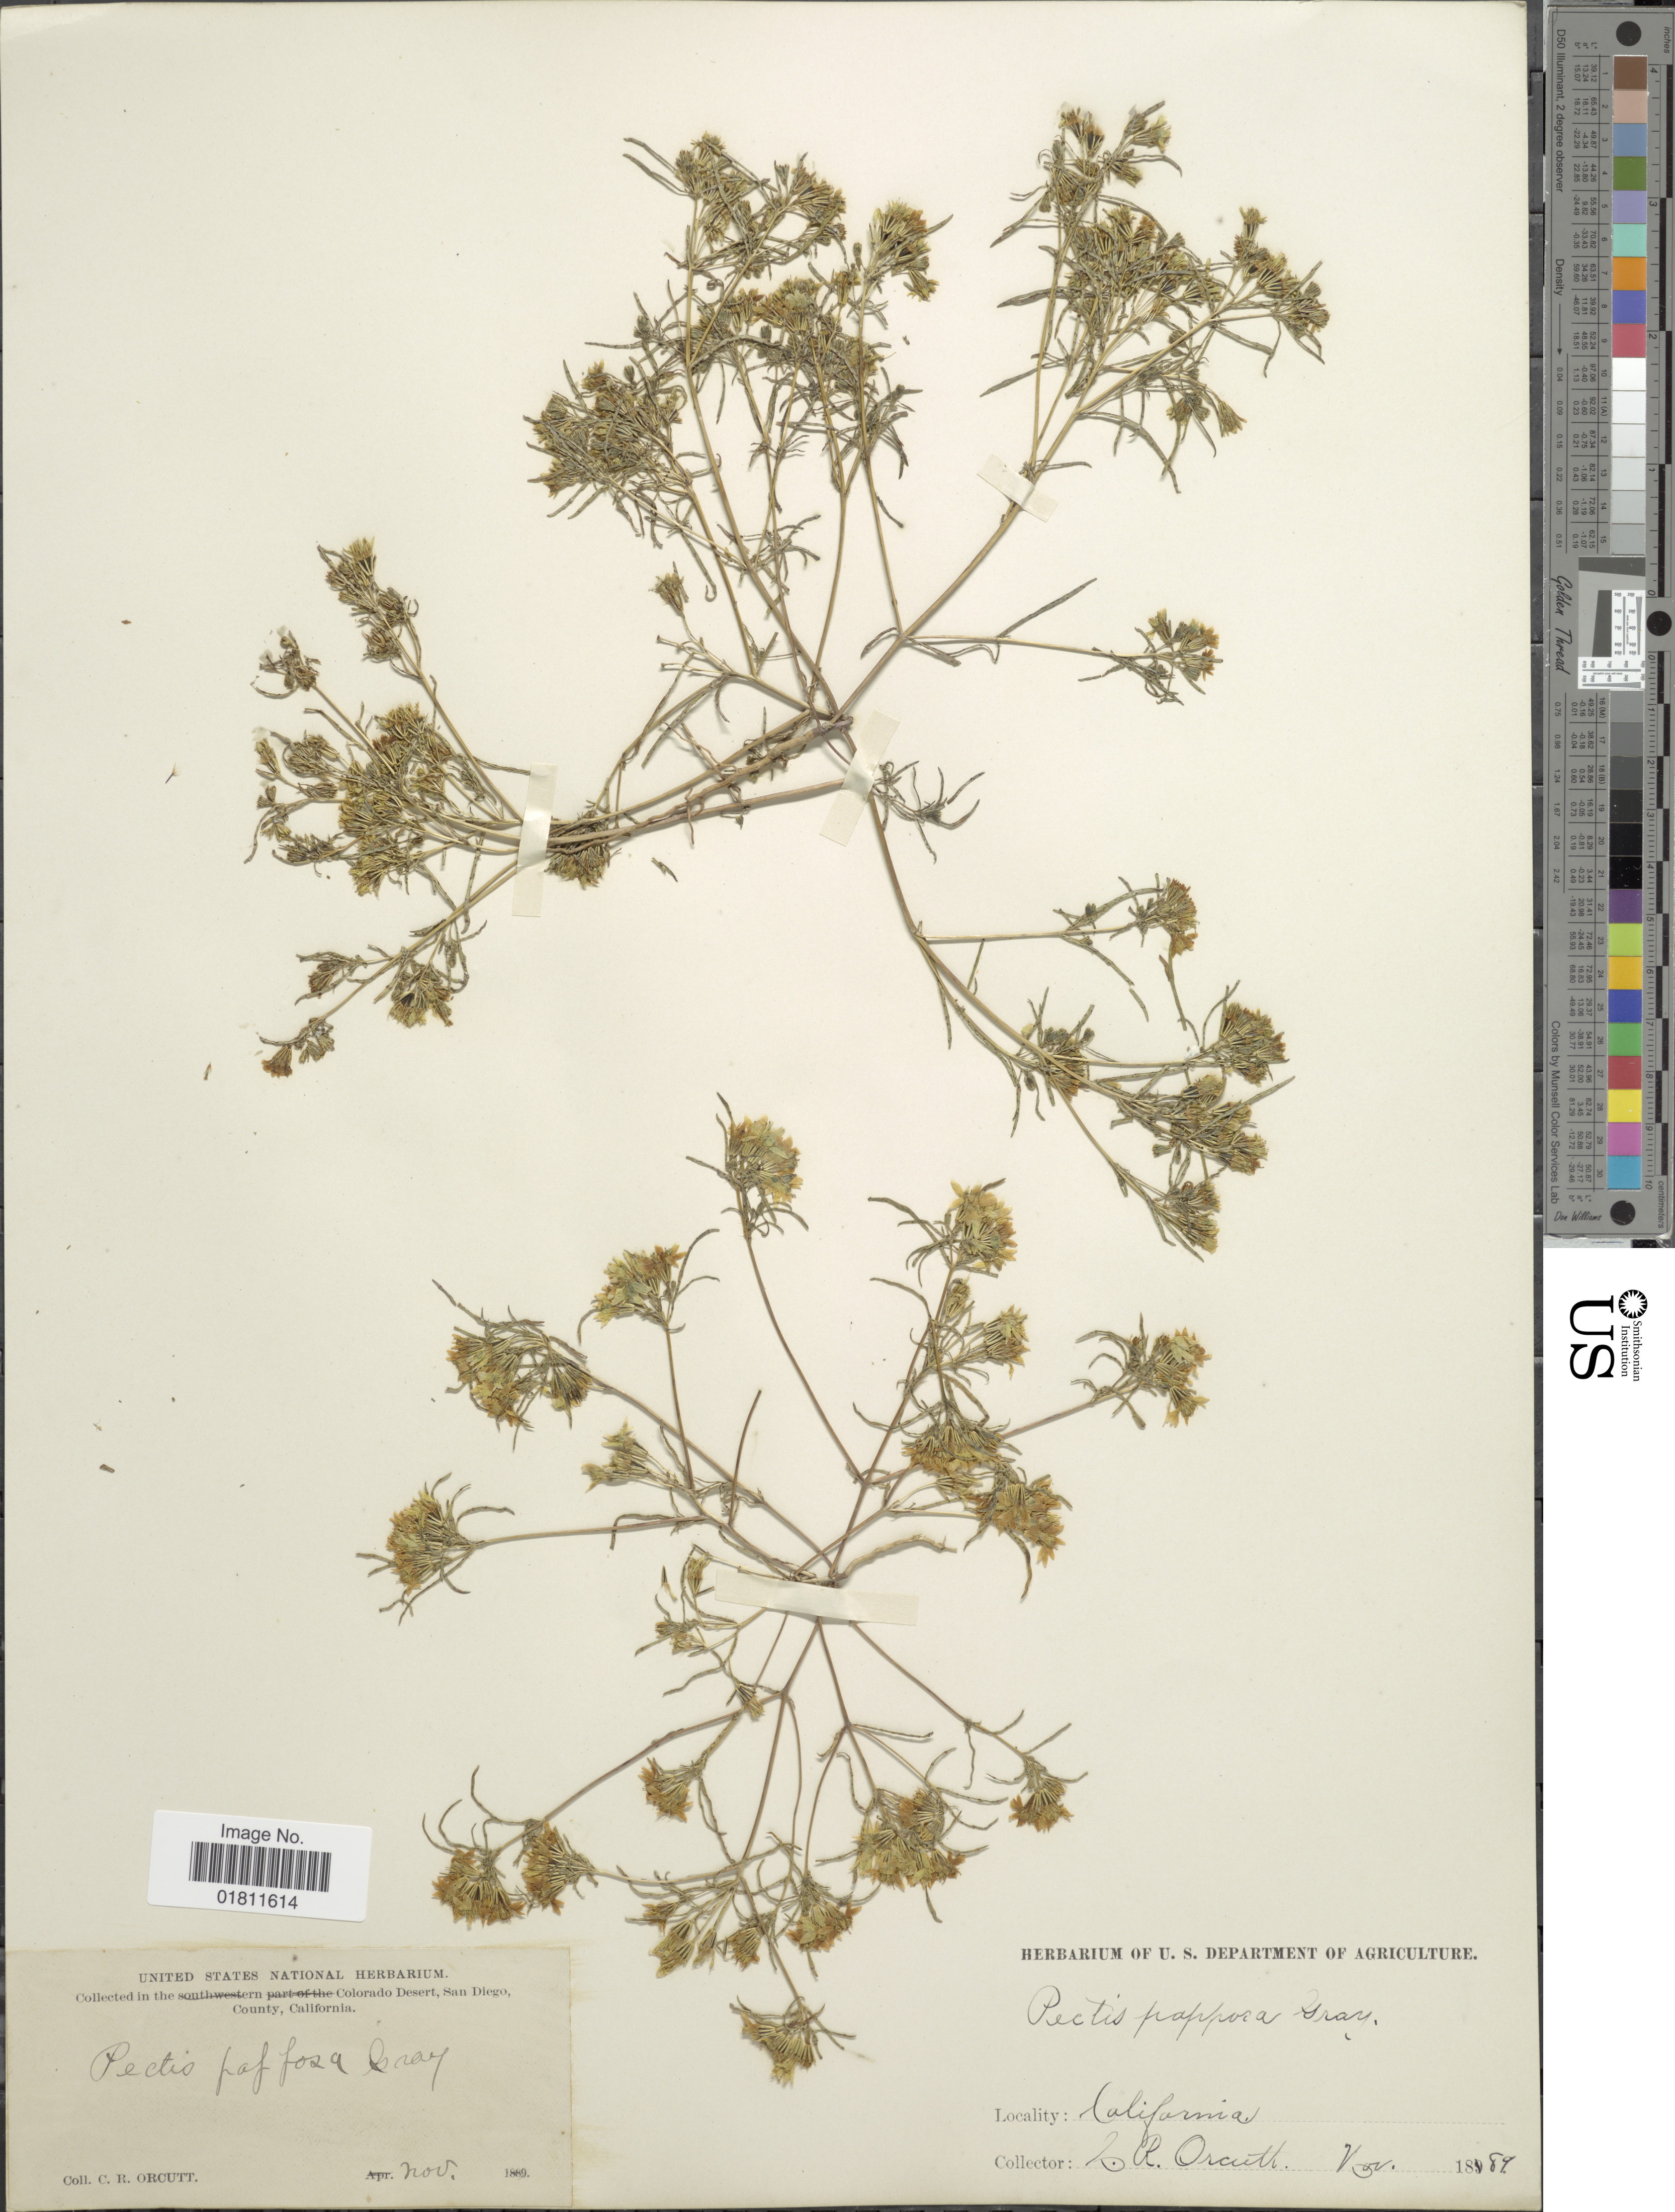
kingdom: Plantae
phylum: Tracheophyta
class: Magnoliopsida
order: Asterales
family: Asteraceae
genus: Pectis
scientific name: Pectis papposa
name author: Harv. & A. Gray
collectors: C. R. Orcutt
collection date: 1889-11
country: United States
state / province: California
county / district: San Diego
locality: Colorado Desert, San Diego.County, California.